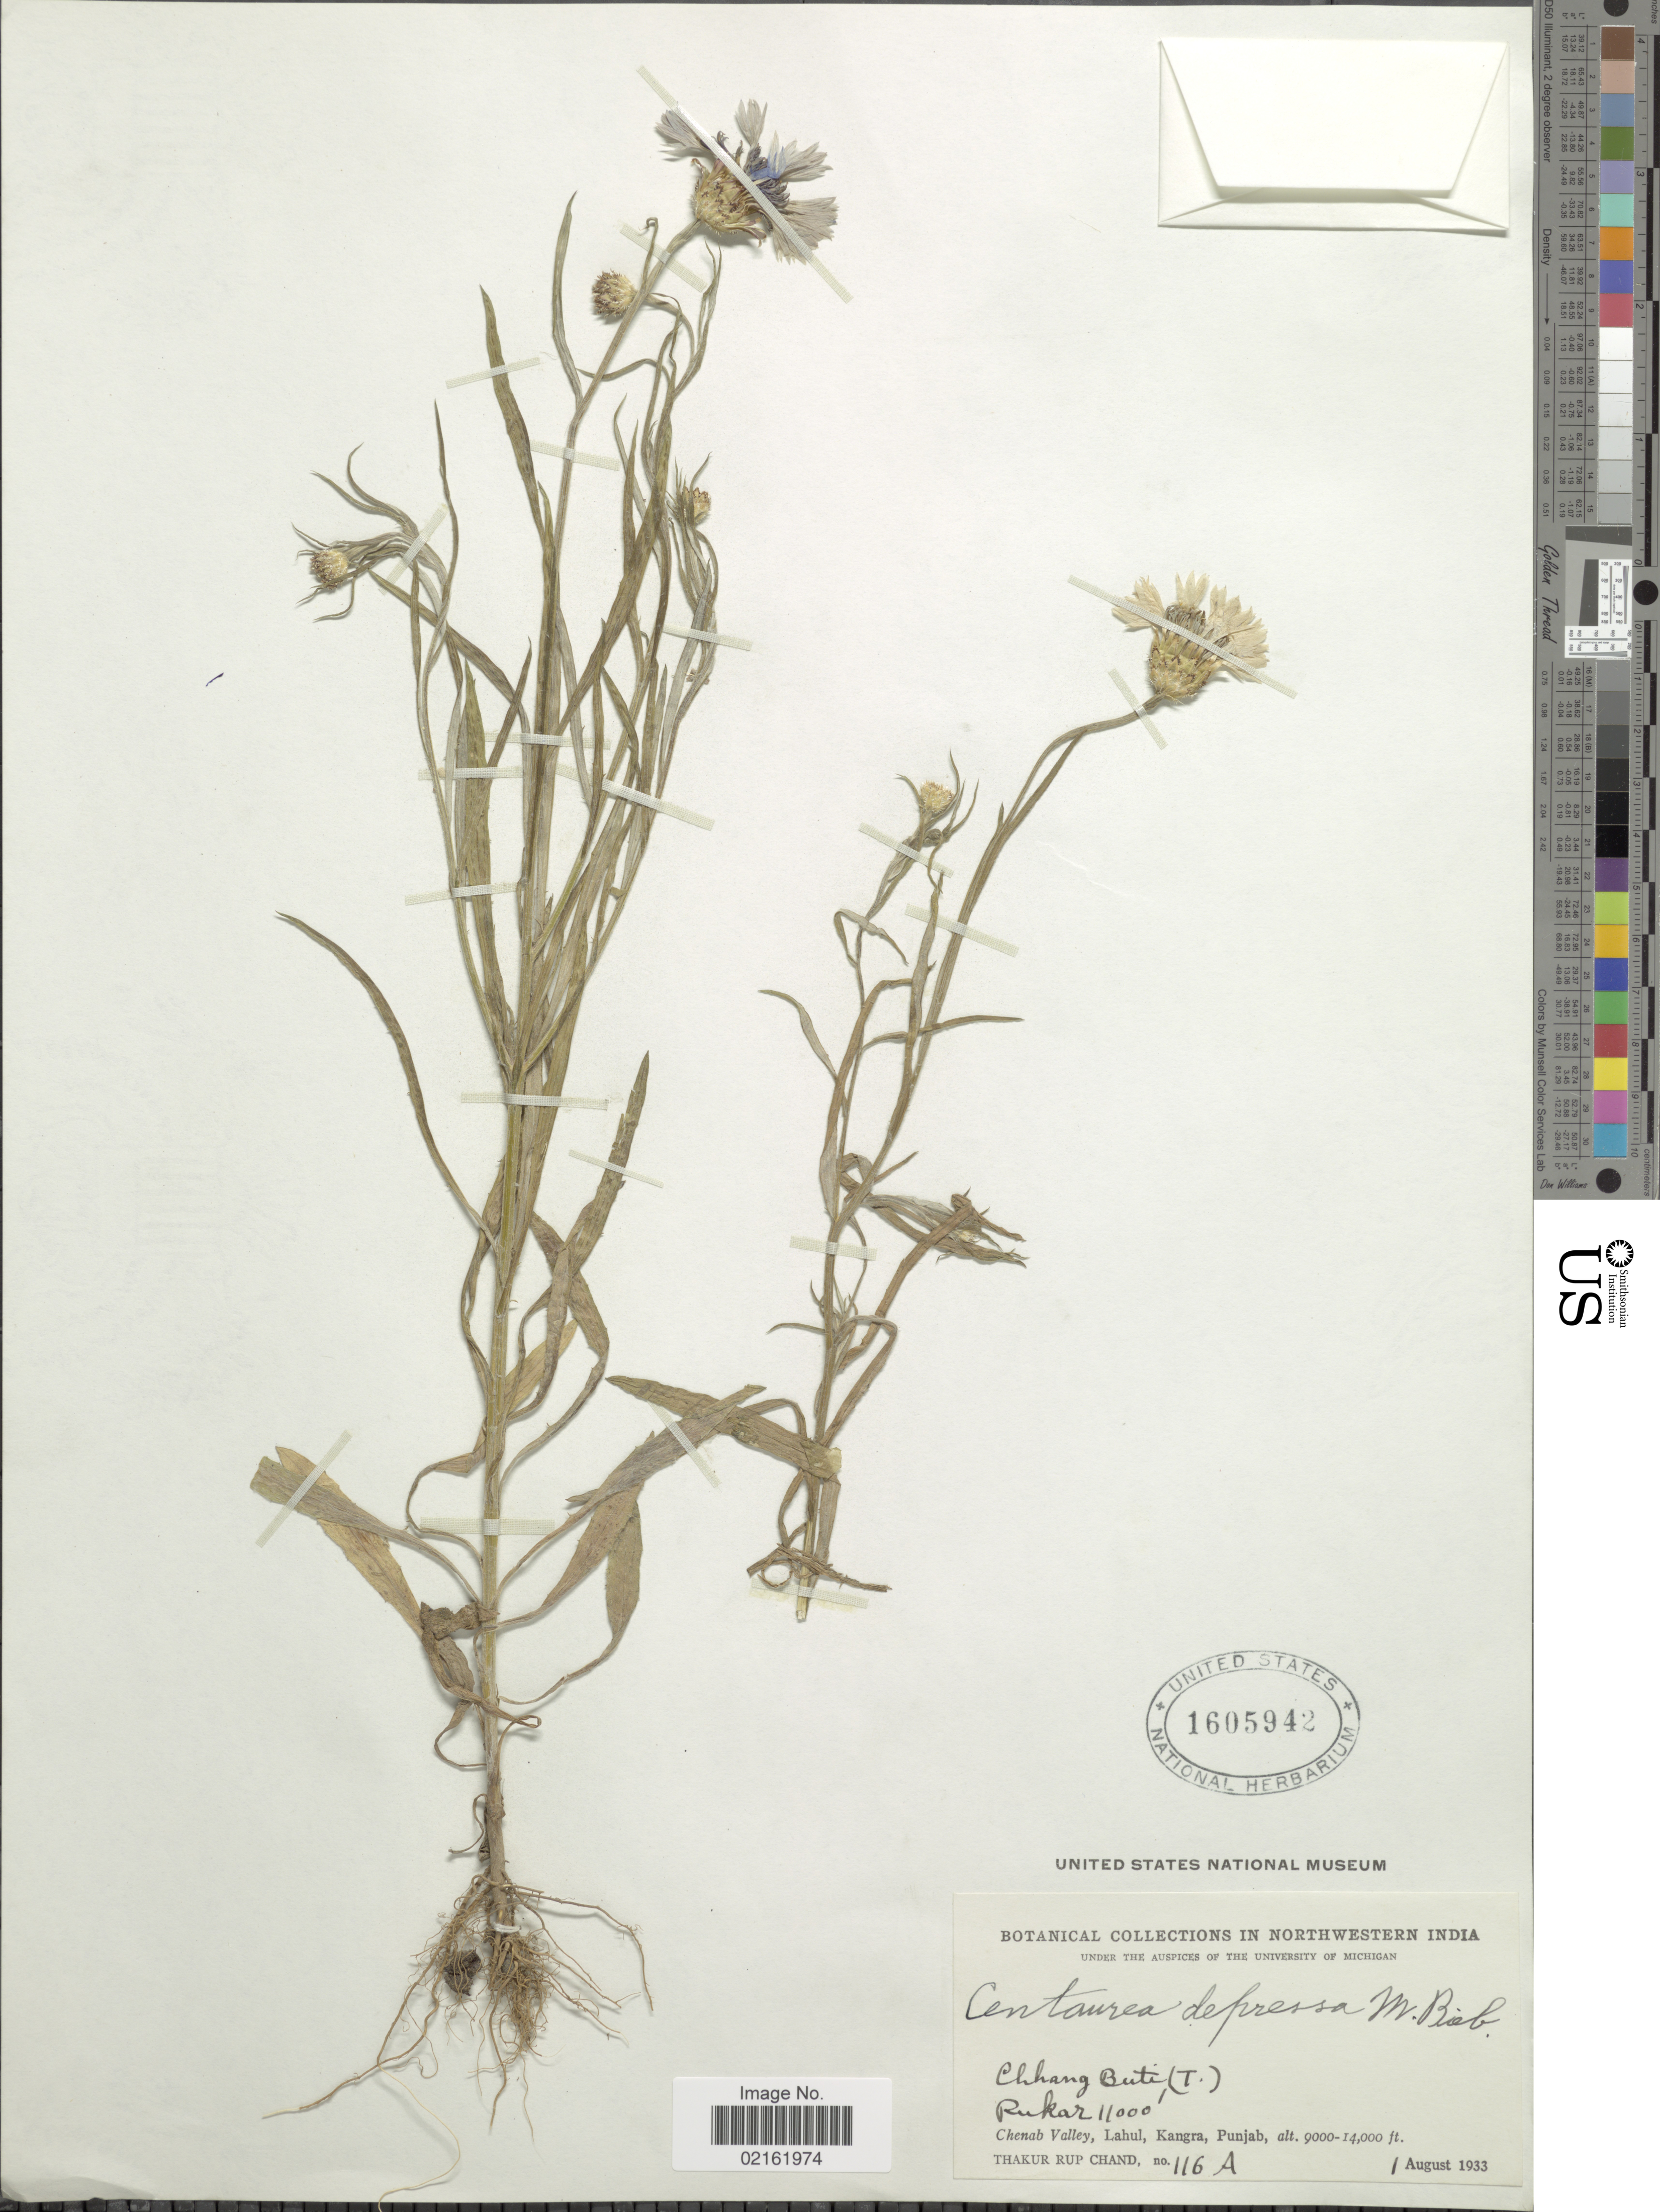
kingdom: Plantae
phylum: Tracheophyta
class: Magnoliopsida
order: Asterales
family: Asteraceae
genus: Centaurea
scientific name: Centaurea depressa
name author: M. Bieb.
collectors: T. R. Chand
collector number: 116A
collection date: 1933-08-01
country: India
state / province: Himachal Pradesh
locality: Northwestern India, Rukar, Chanab Valley, Lahul, Kangra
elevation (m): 3353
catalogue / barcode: US 1605942